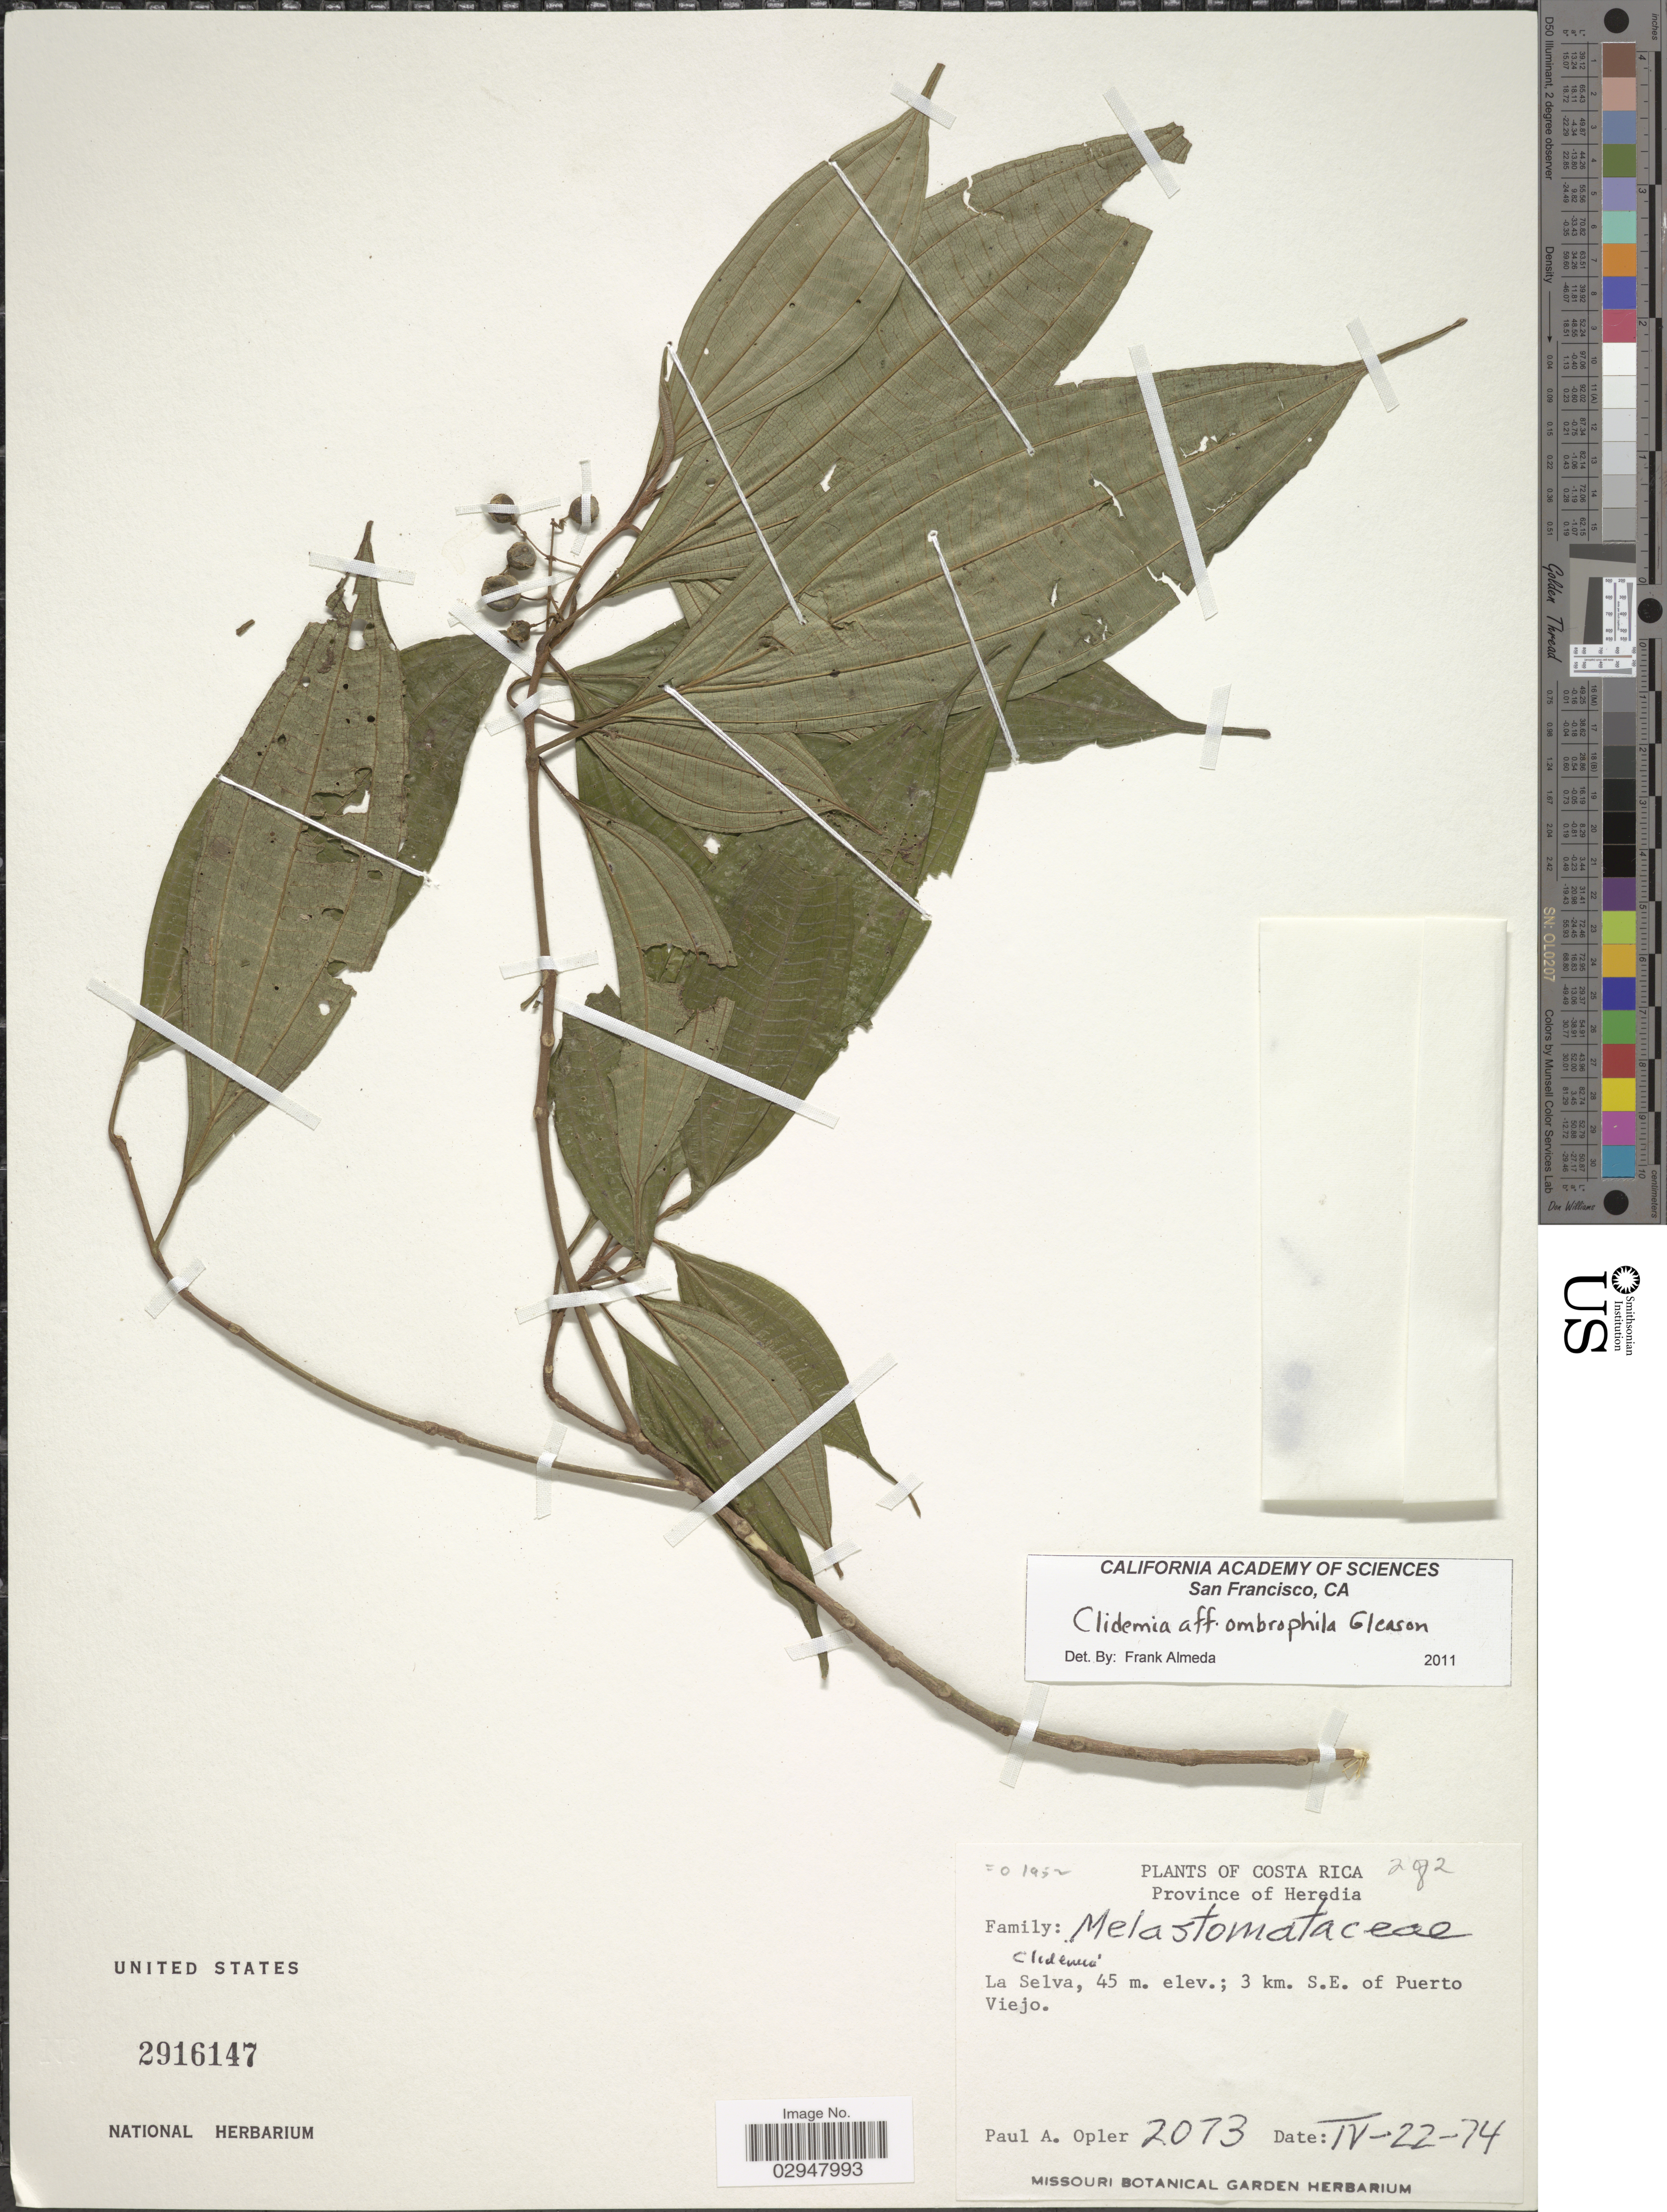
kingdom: Plantae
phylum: Tracheophyta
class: Magnoliopsida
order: Myrtales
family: Melastomataceae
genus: Clidemia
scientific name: Clidemia ombrophila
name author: Gleason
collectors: P. Opler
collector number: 2073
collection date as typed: Transcribed d/m/y: 22/4/74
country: Costa Rica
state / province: Heredia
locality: La Selva, 3 km. S.E. of Puerto Viejo.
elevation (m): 45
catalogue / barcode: US 2916147